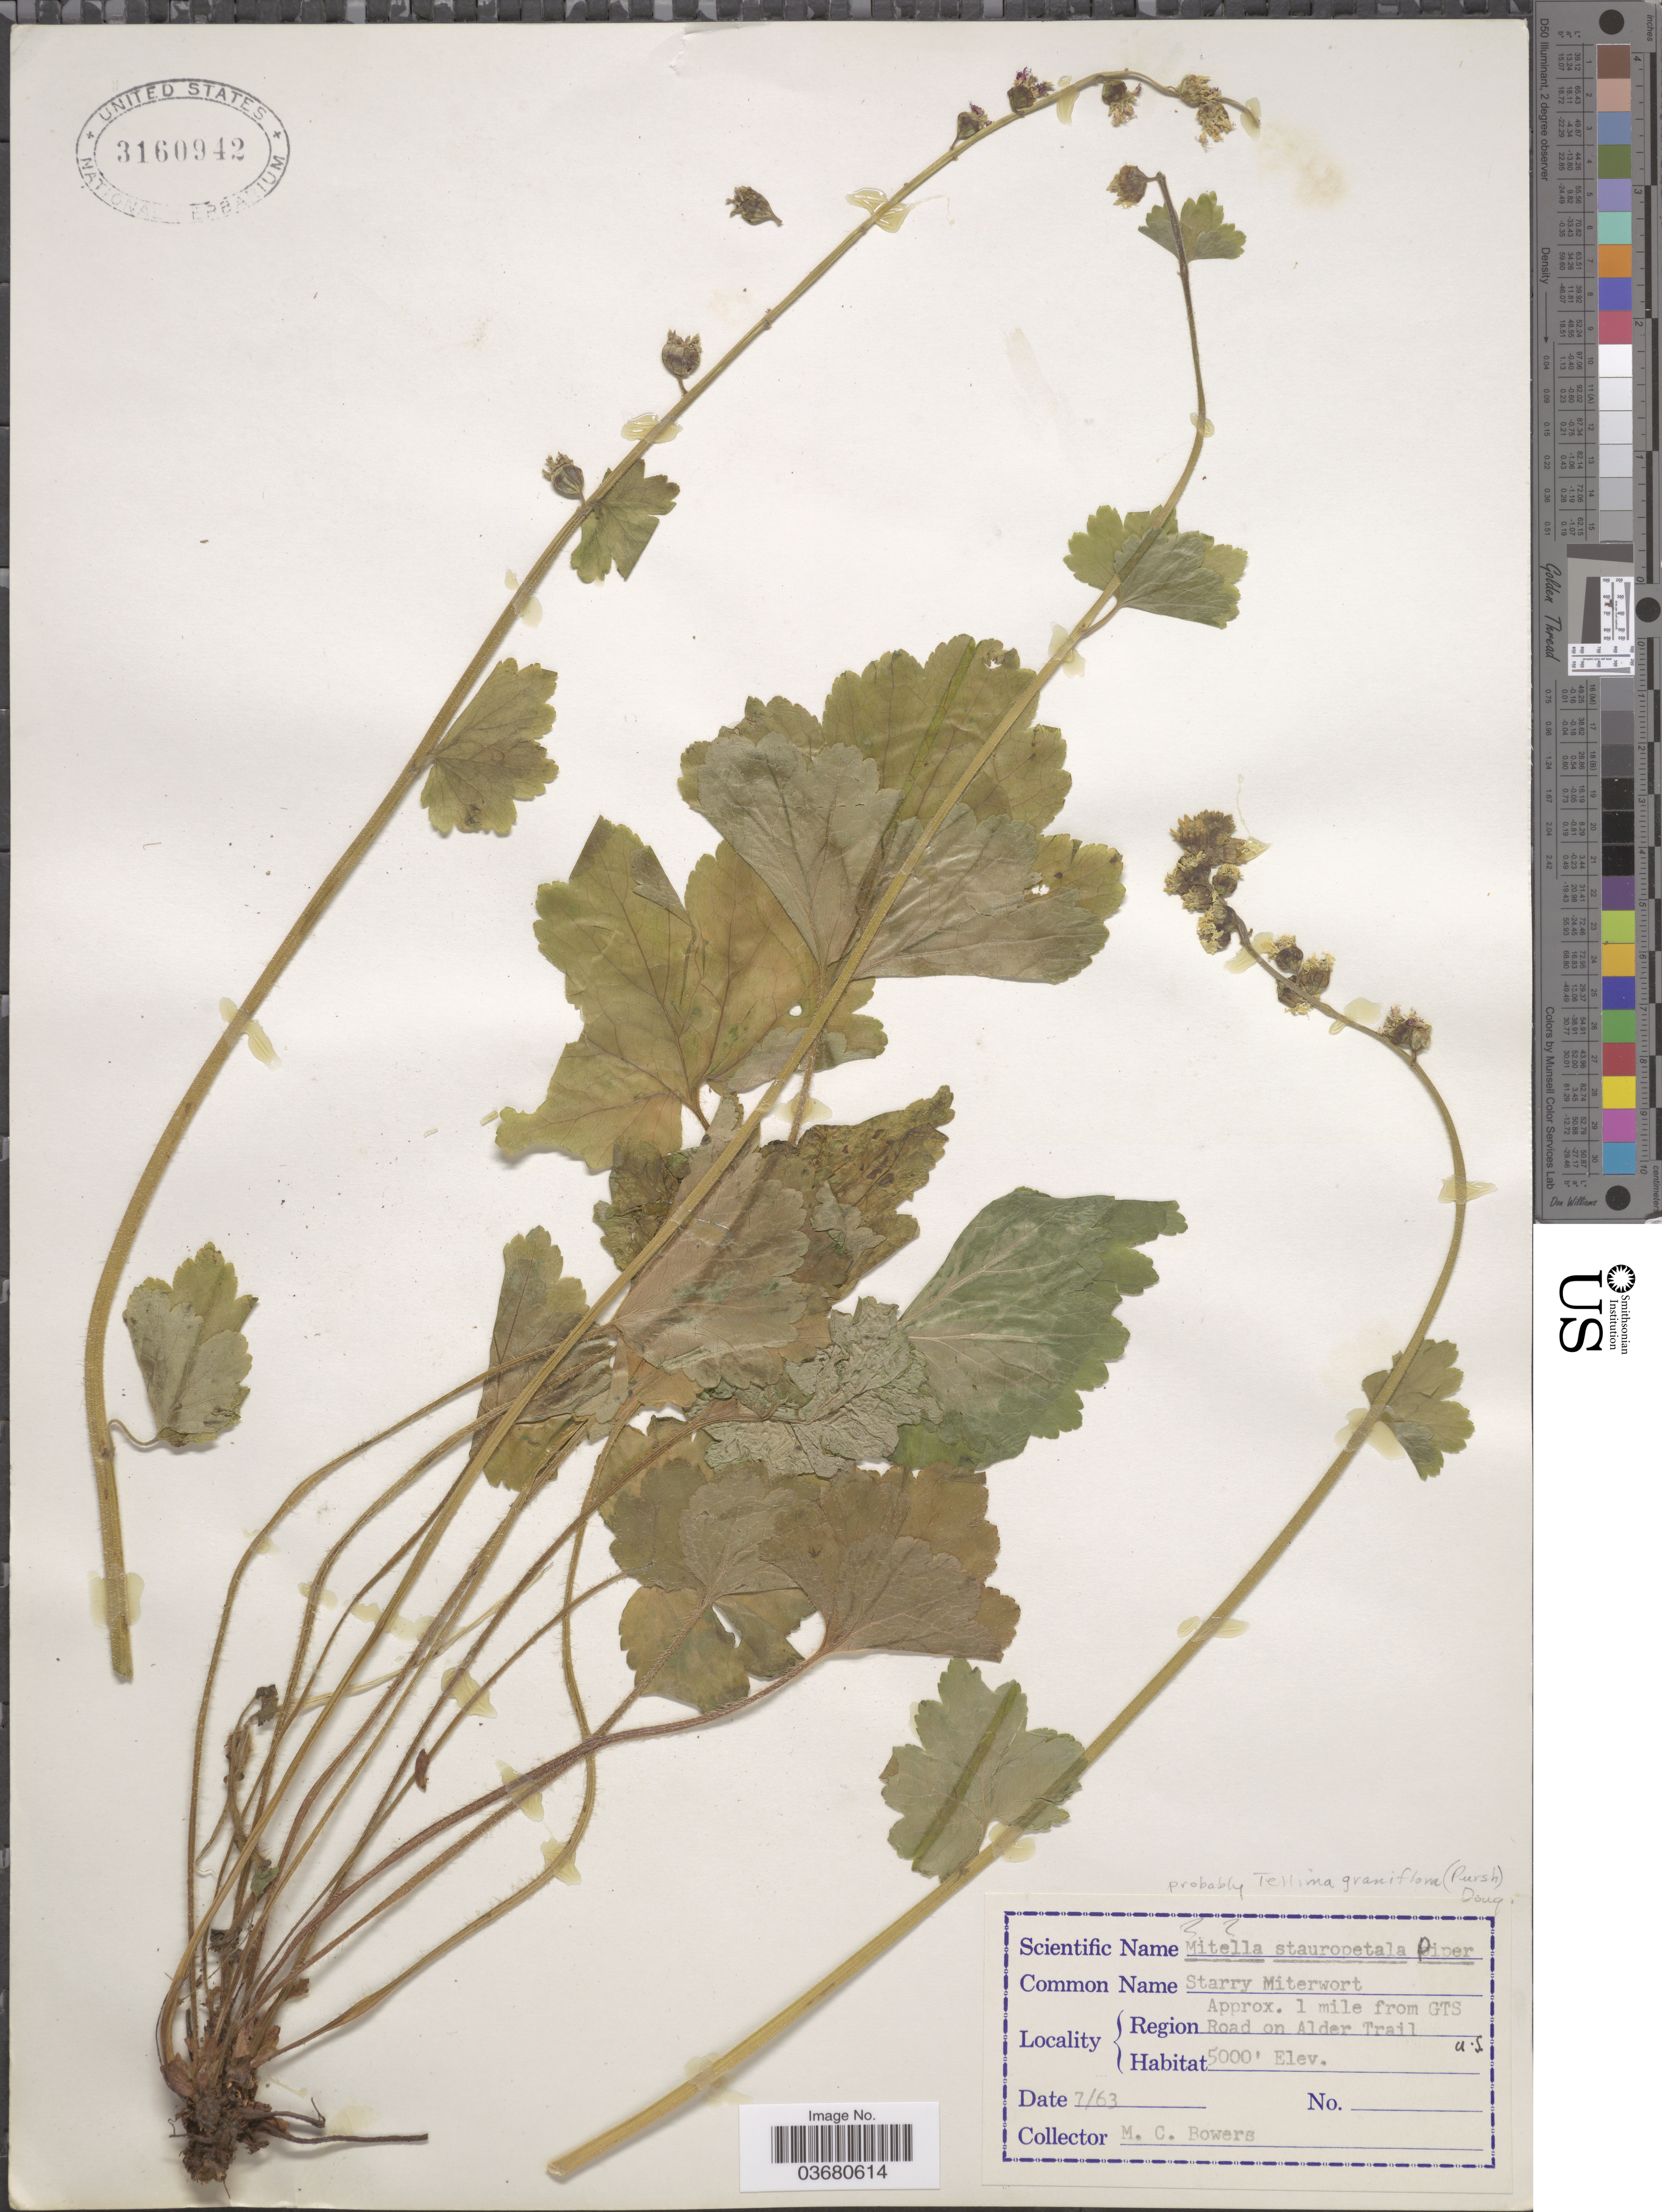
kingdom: Plantae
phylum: Tracheophyta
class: Magnoliopsida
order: Saxifragales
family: Saxifragaceae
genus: Tellima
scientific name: Tellima grandiflora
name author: (Pursh) Douglas ex Lindl.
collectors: M. C. Bowers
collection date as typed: Transcribed d/m/y: /7/63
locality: Approx. 1 mile from GTS Road on Alder Trail.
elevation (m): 1524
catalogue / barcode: US 3160942